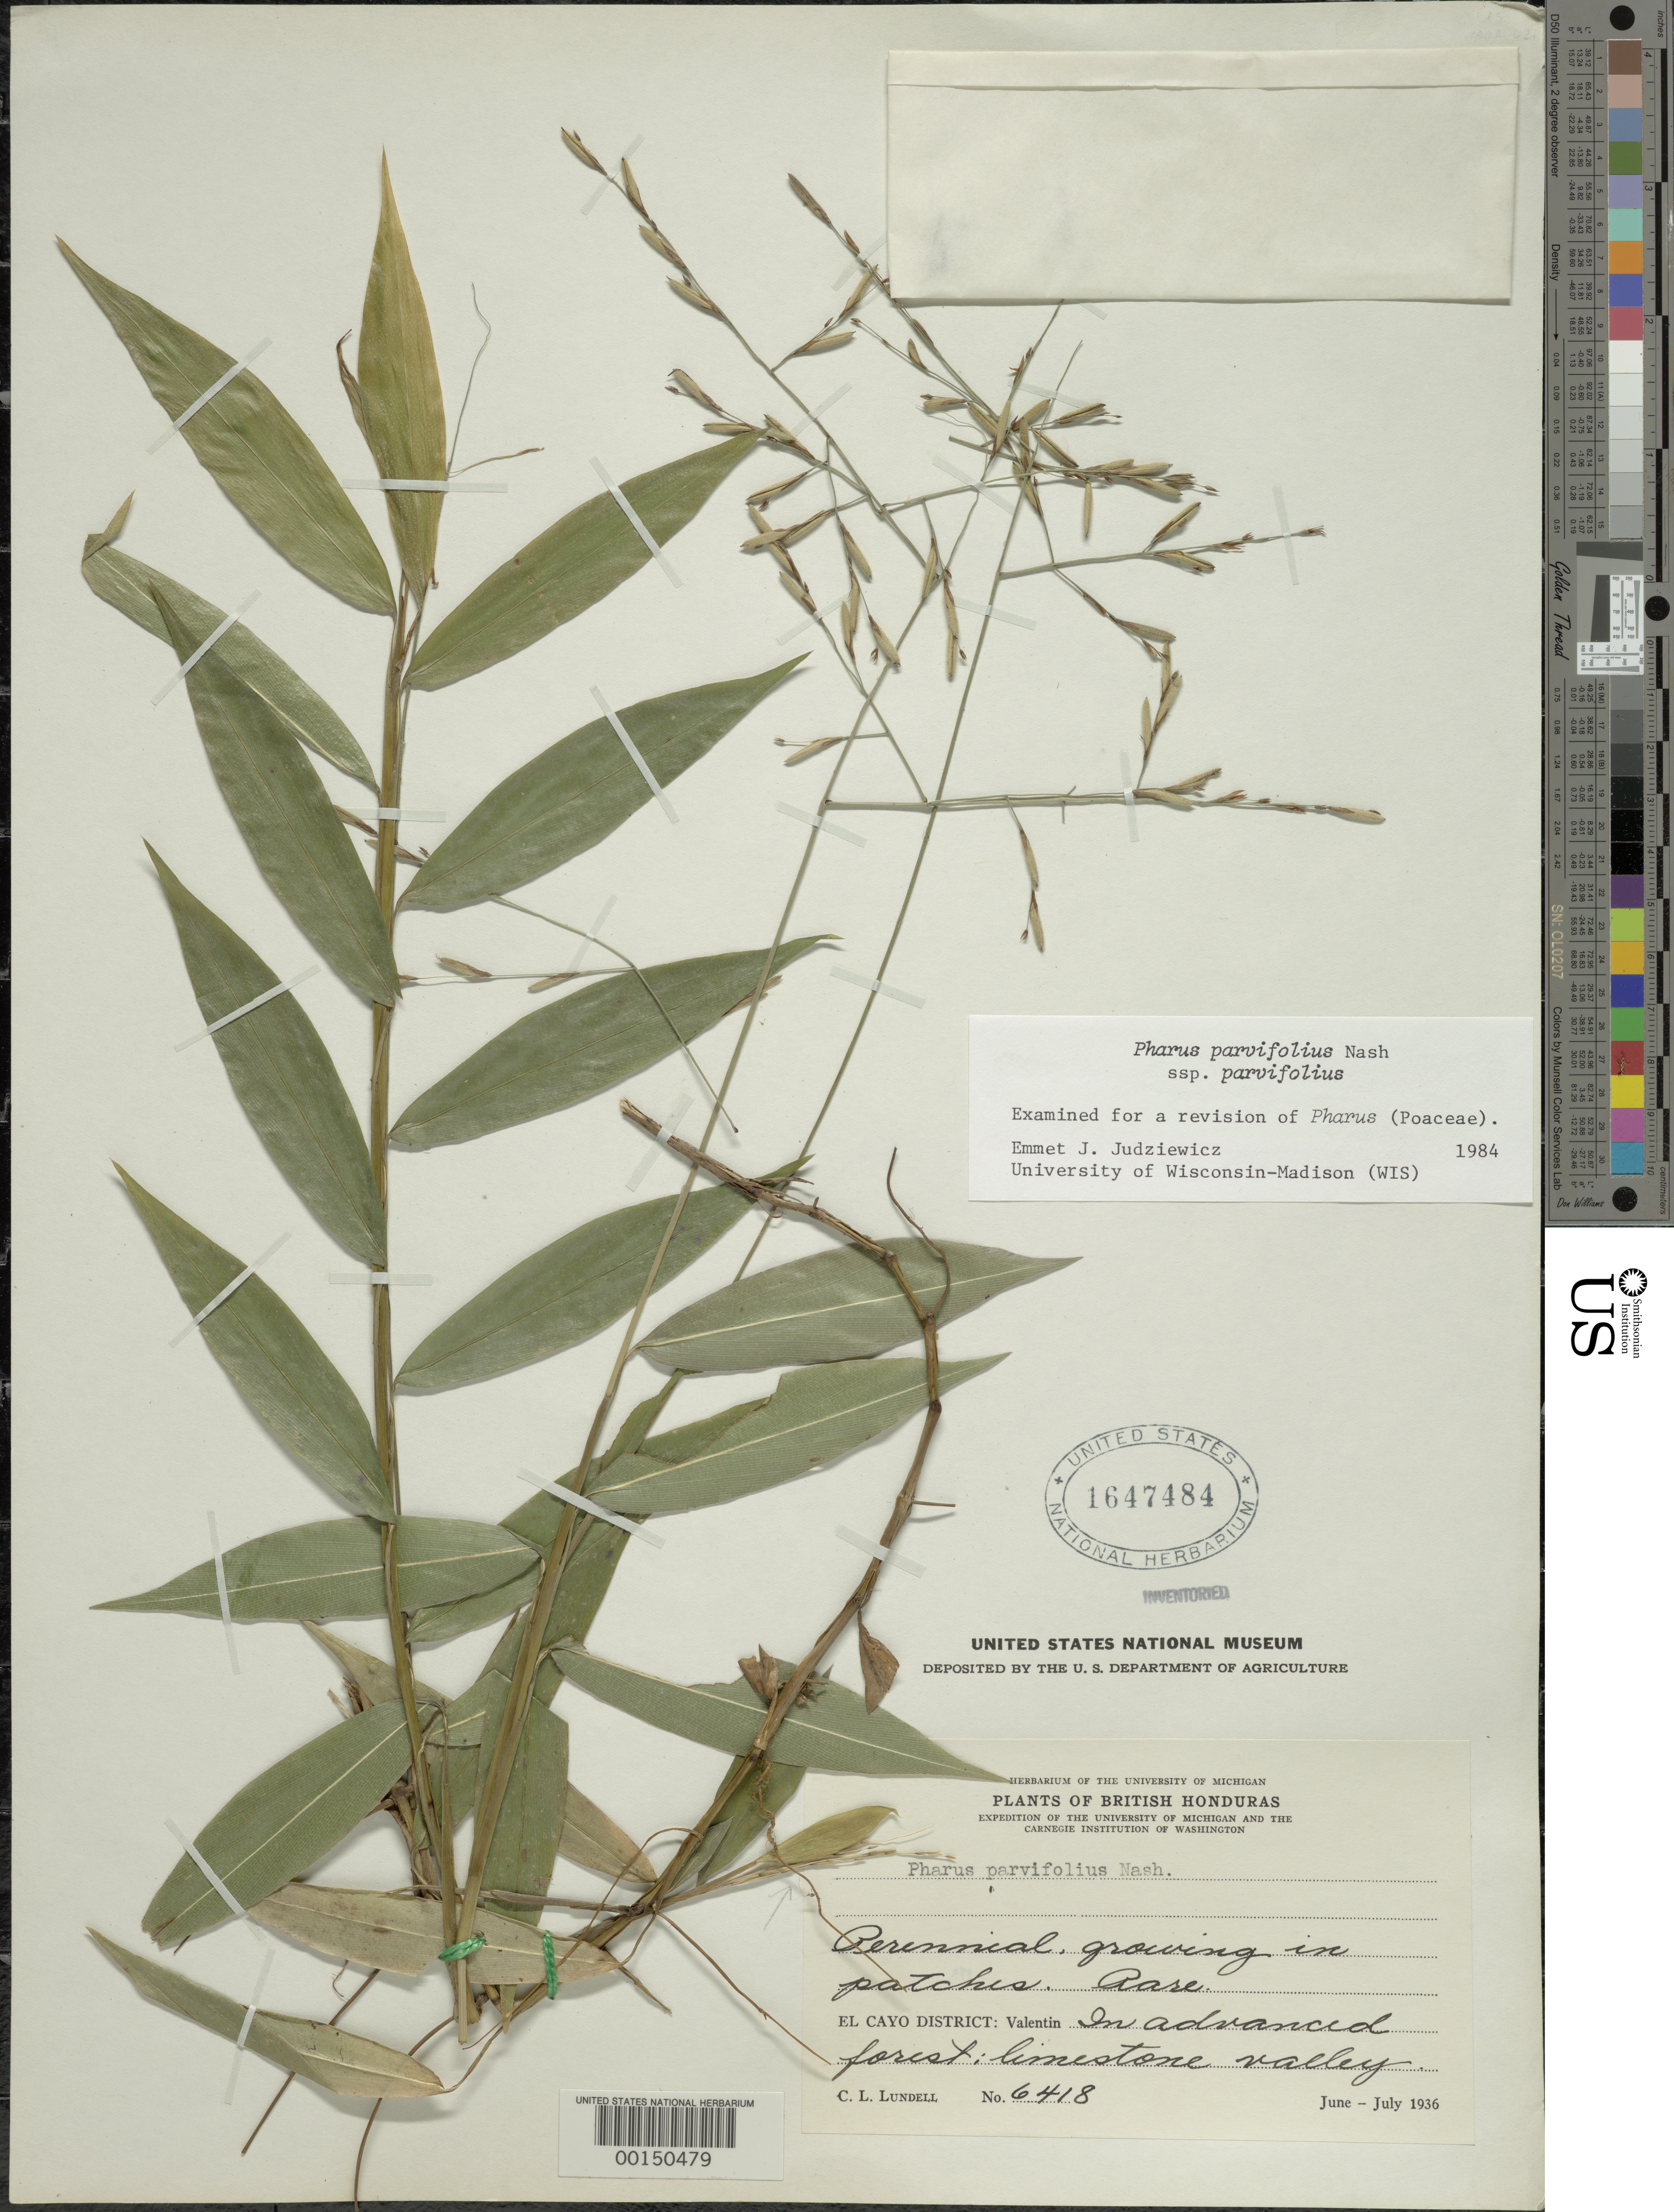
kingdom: Plantae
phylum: Tracheophyta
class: Liliopsida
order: Poales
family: Poaceae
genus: Pharus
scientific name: Pharus parvifolius subsp. parvifolius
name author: Nash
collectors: C. L. Lundell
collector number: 6418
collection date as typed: Jun 1936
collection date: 1936-06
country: Belize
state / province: Cayo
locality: Valentin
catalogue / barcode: US 1647484